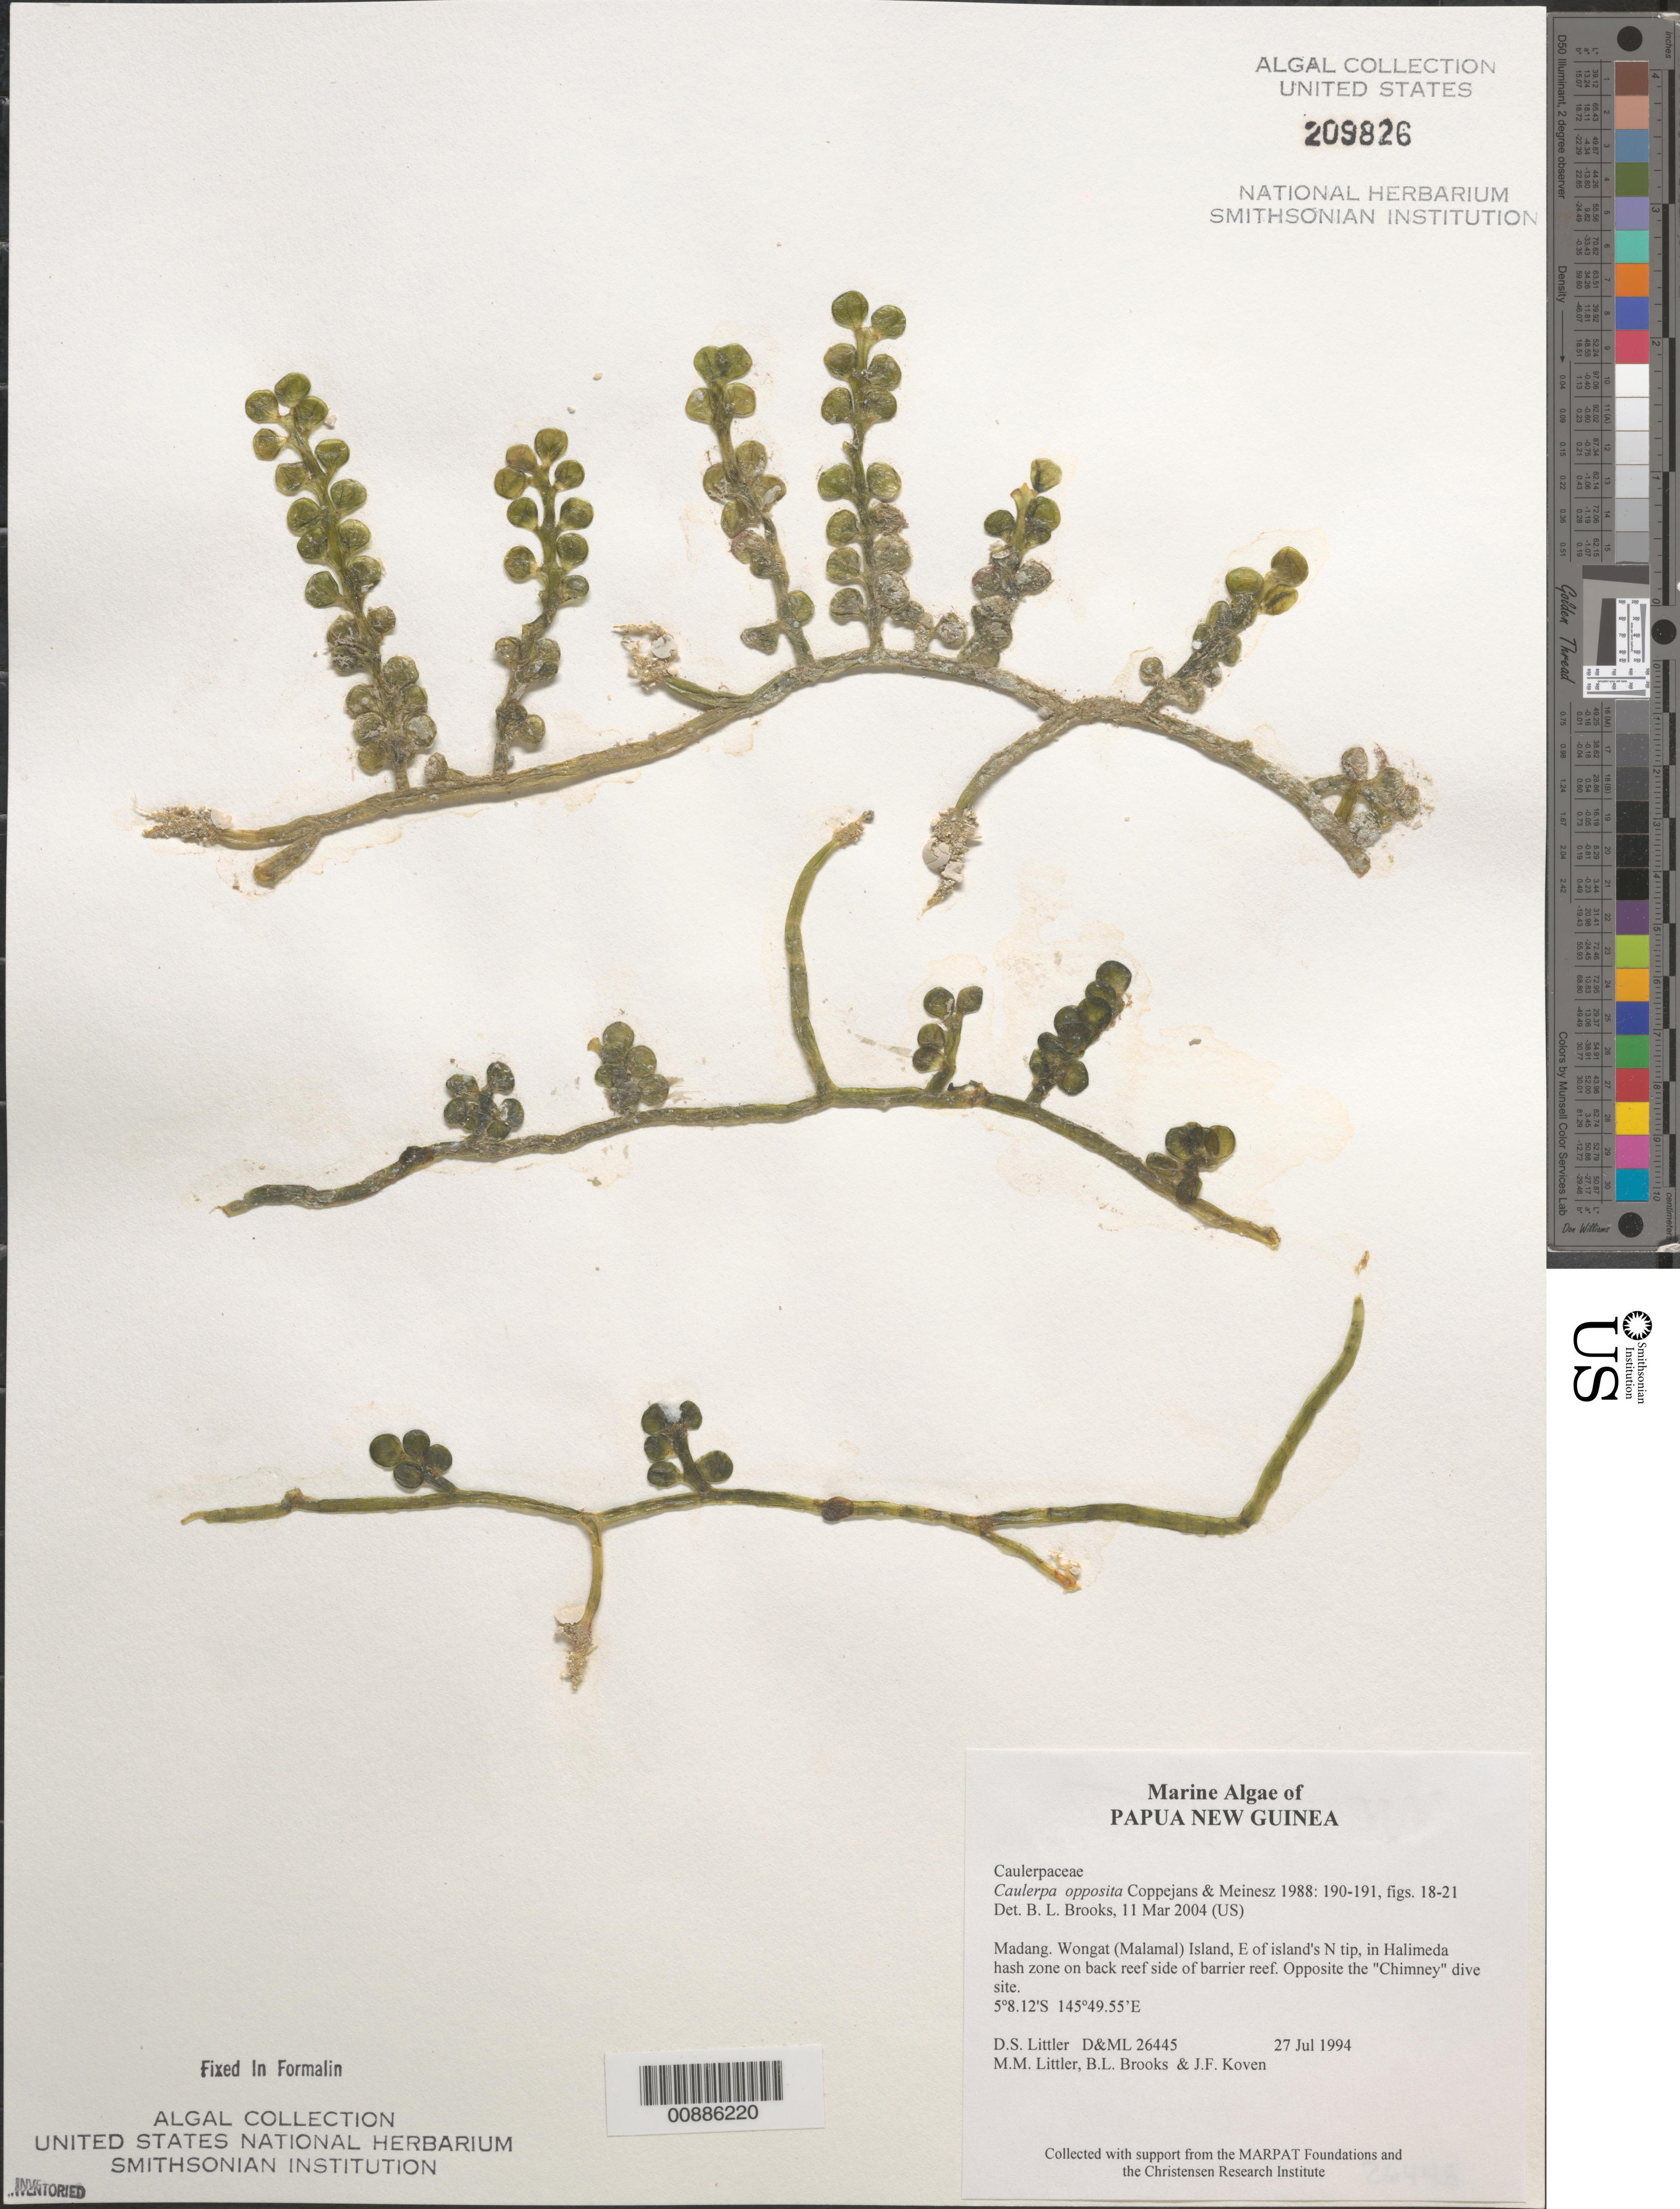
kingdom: Plantae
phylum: Chlorophyta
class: Ulvophyceae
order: Bryopsidales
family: Caulerpaceae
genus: Caulerpa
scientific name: Caulerpa opposita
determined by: Brooks, B. L., (BOT), Smithsonian Institution - National Museum of Natural History (UNITED STATES)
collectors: D. S. Littler, M. M. Littler, B. Brooks & J. Koven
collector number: D&ML 26445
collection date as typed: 27 Jul 1994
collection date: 1994-07-27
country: Papua New Guinea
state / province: Madang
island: Wongat [Malamal]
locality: East of island's north tip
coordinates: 5 8.12'S, 145 49.55'E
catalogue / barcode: US 209826